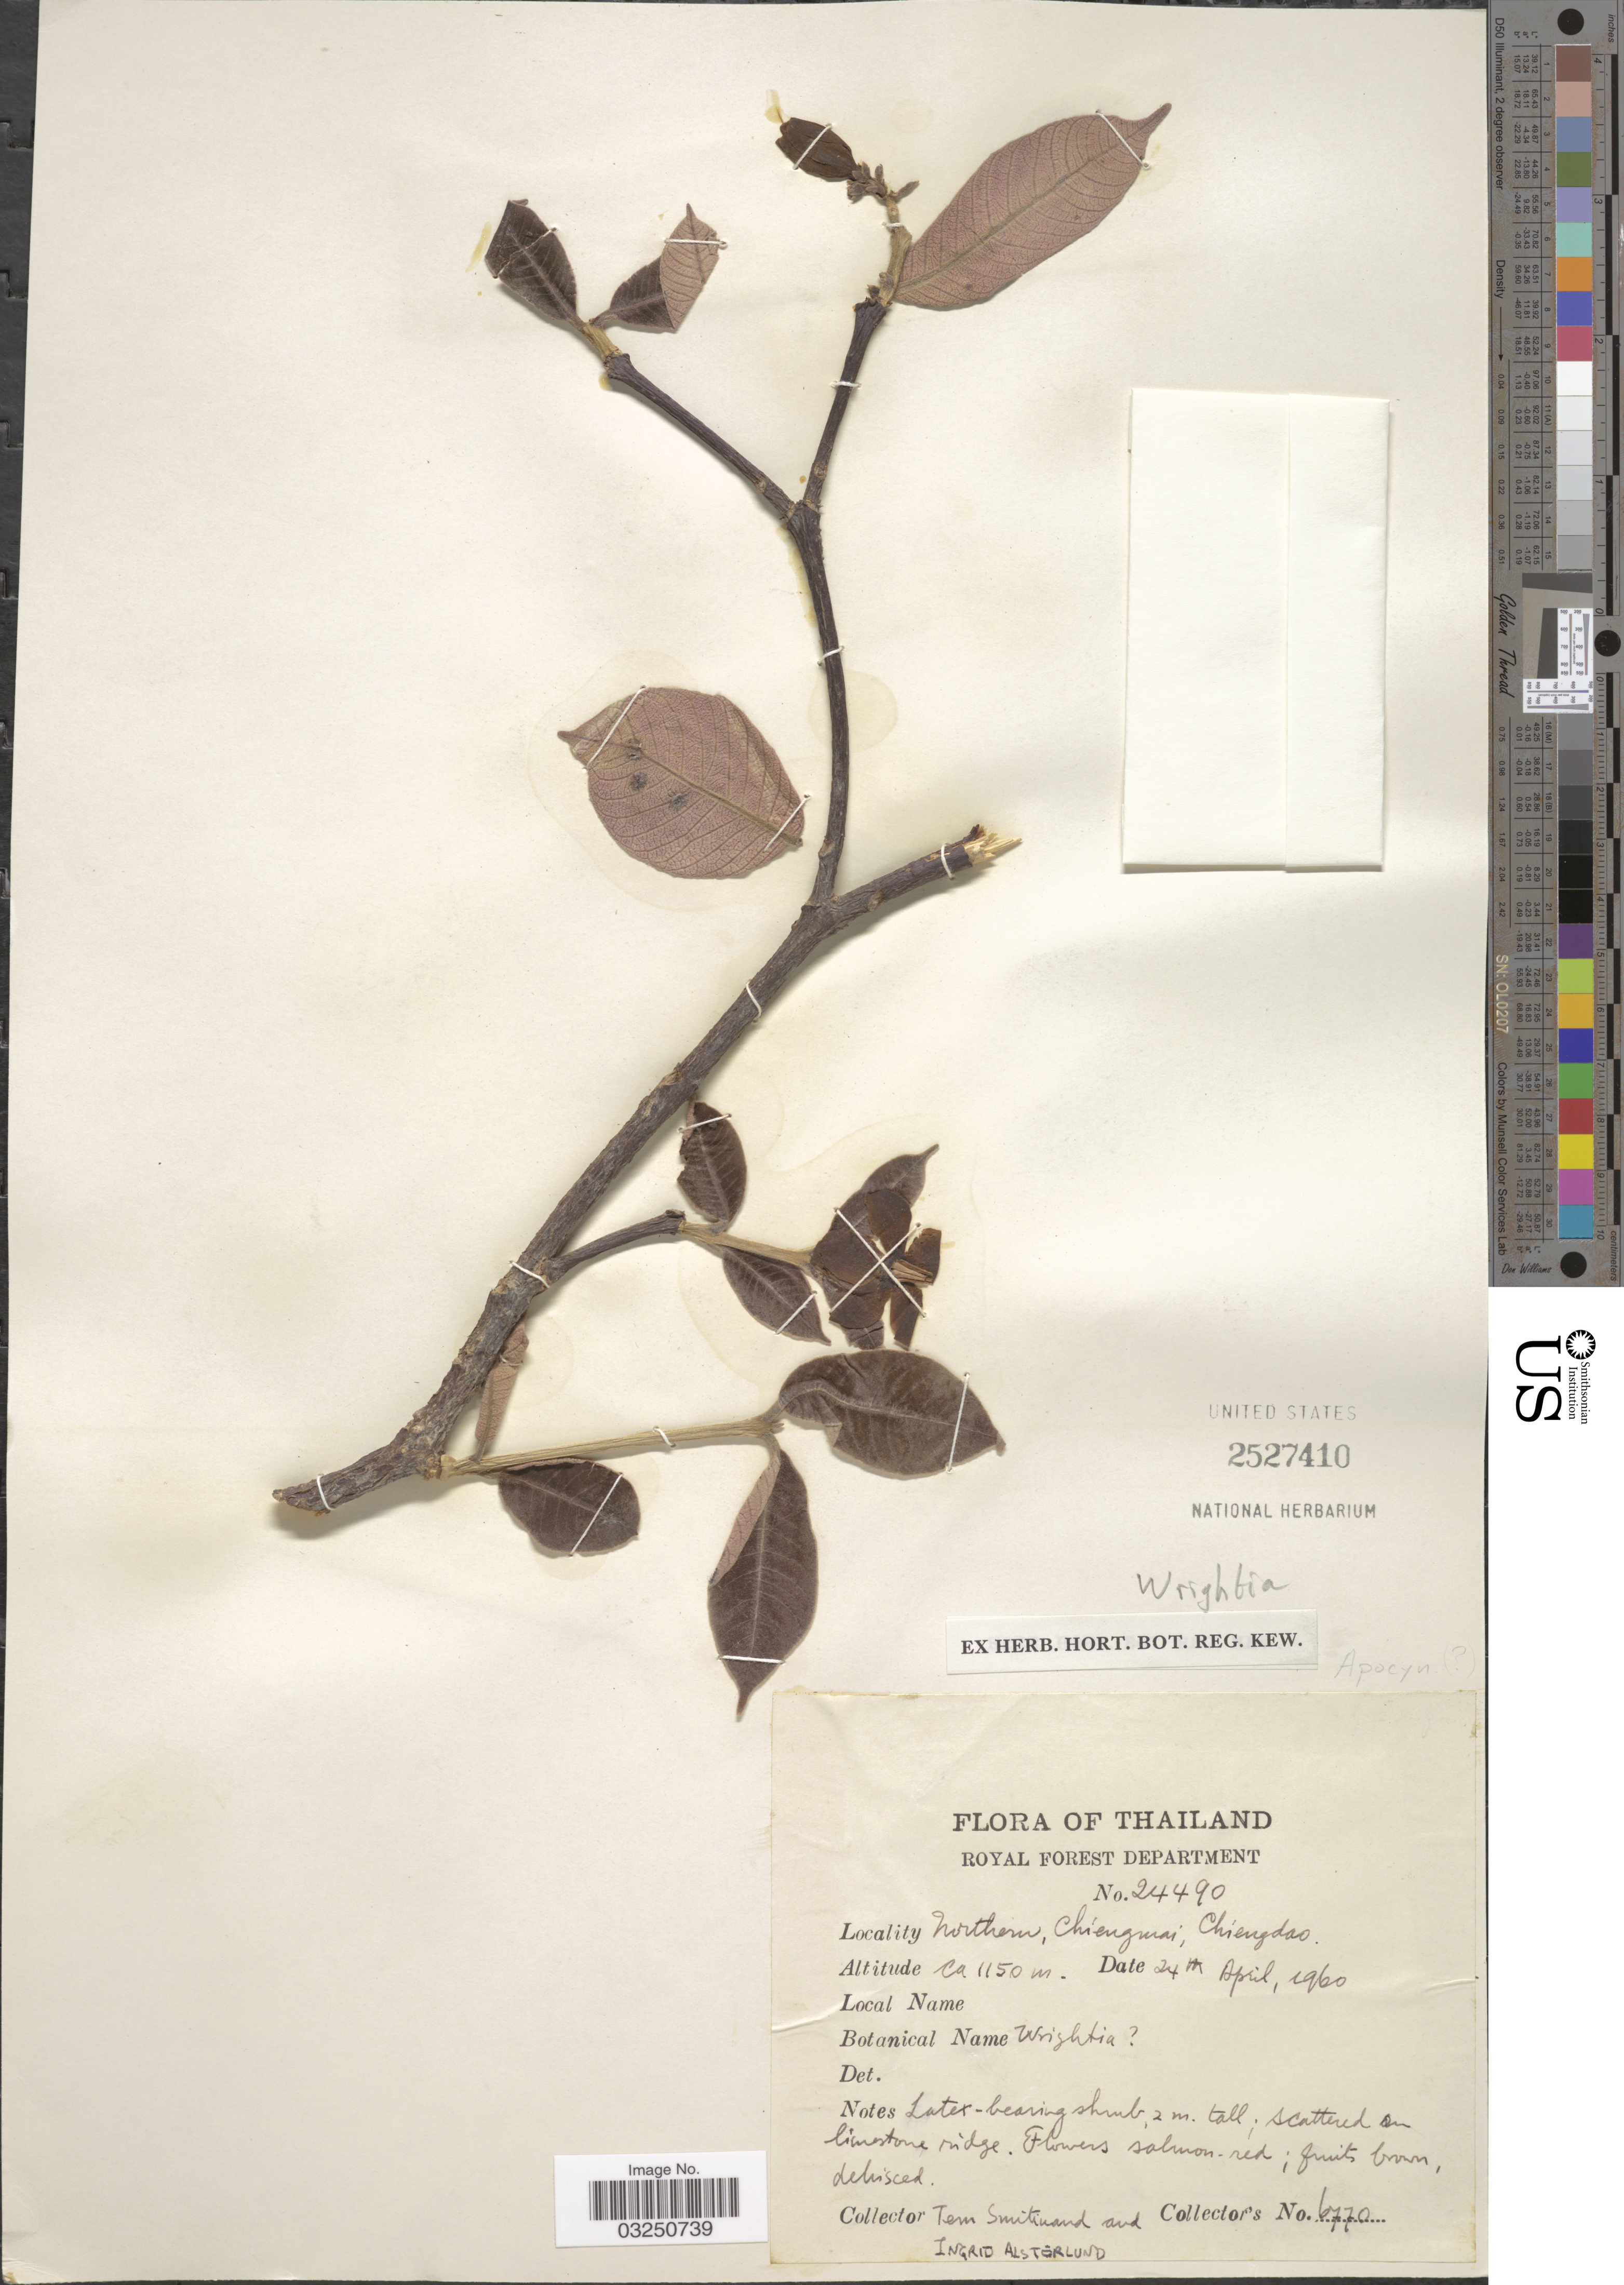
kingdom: Plantae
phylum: Tracheophyta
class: Magnoliopsida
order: Gentianales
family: Apocynaceae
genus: Wrightia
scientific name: Wrightia sp.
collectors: T. Smitinand & I. Alstorlund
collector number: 6770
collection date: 1960-04-24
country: Thailand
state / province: Chiang Mai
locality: Northern, Chiengmai, Chiengdao.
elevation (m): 1150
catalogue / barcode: US 2527410